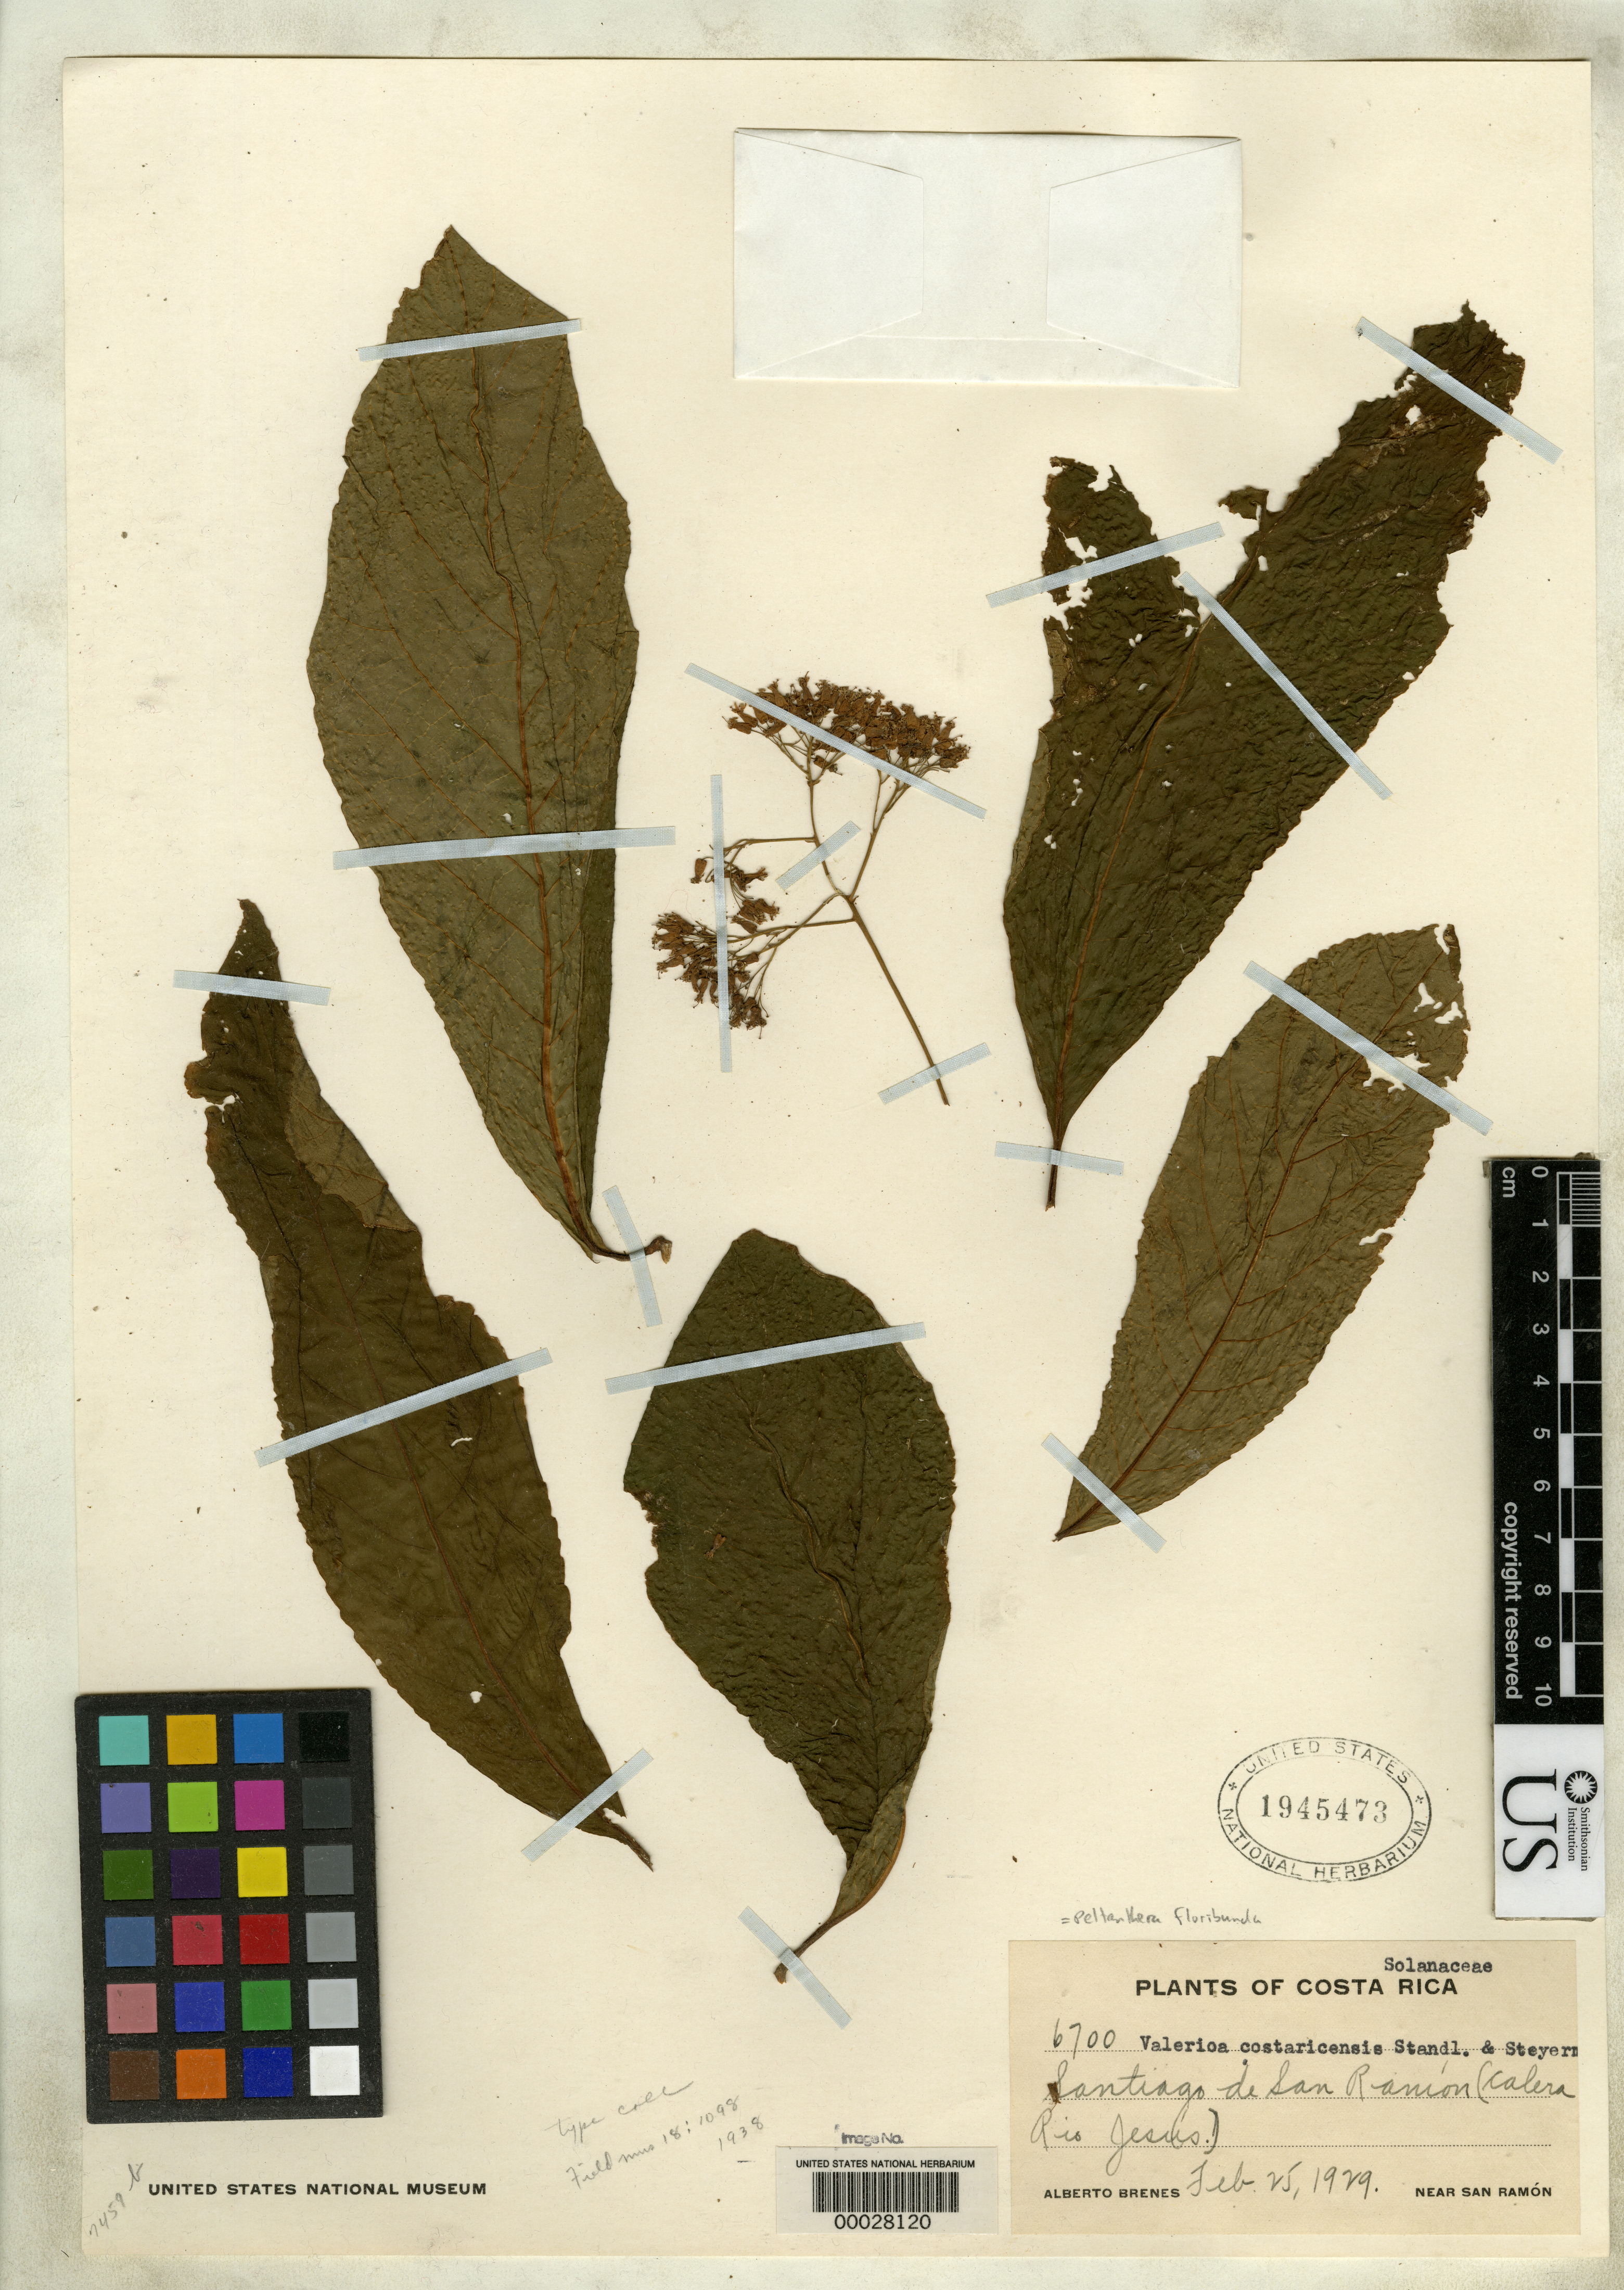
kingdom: Plantae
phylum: Tracheophyta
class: Magnoliopsida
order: Lamiales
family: Peltantheraceae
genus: Valerioa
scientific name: Valerioa costaricensis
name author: Standl. & Steyerm.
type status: Isotype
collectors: A. Brenes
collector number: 6700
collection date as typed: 25 Feb 1929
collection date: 1929-02-25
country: Costa Rica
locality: Santiago de San Ramon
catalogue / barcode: US 1945473